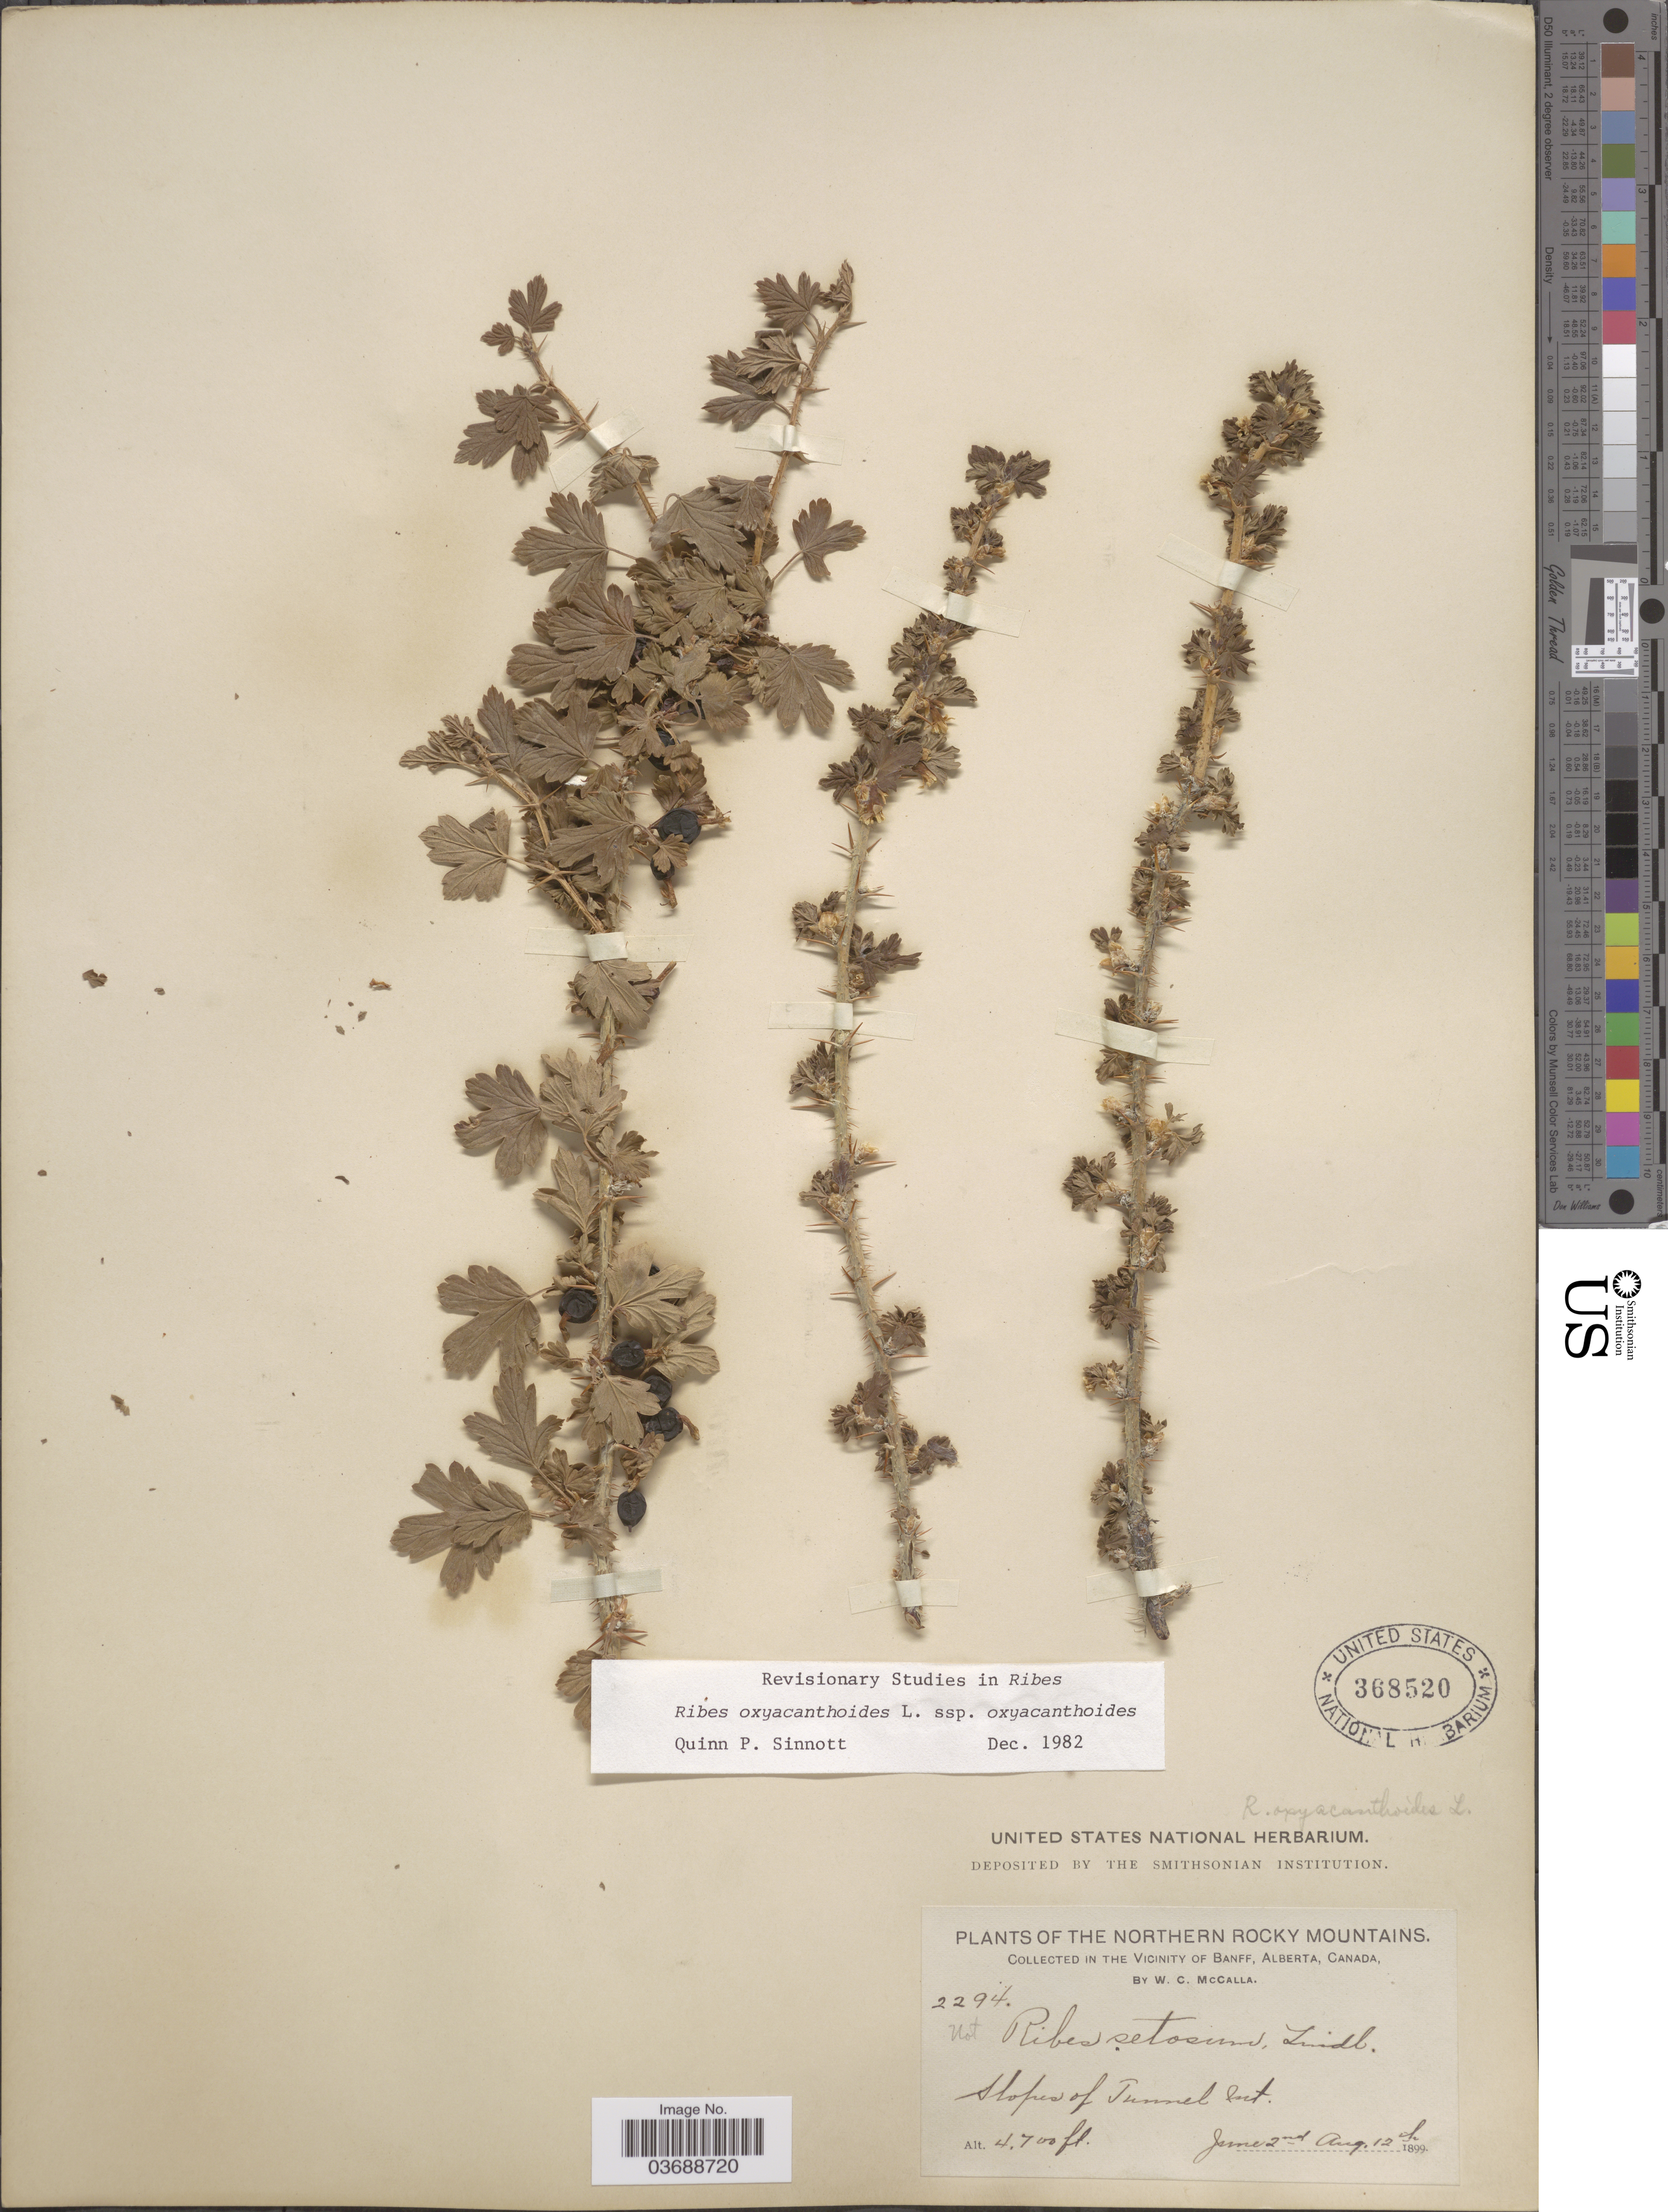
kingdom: Plantae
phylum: Tracheophyta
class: Magnoliopsida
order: Saxifragales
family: Grossulariaceae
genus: Ribes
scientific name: Ribes oxyacanthoides subsp. oxyacanthoides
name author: L.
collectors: W. McCalla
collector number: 2294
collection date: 1899-06-02/1899-08-12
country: Canada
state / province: Alberta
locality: The Northern Rocky Mountains. In the Vicinity of Banff. Slopes of Tunnel Mt.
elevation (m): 1433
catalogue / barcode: US 368520